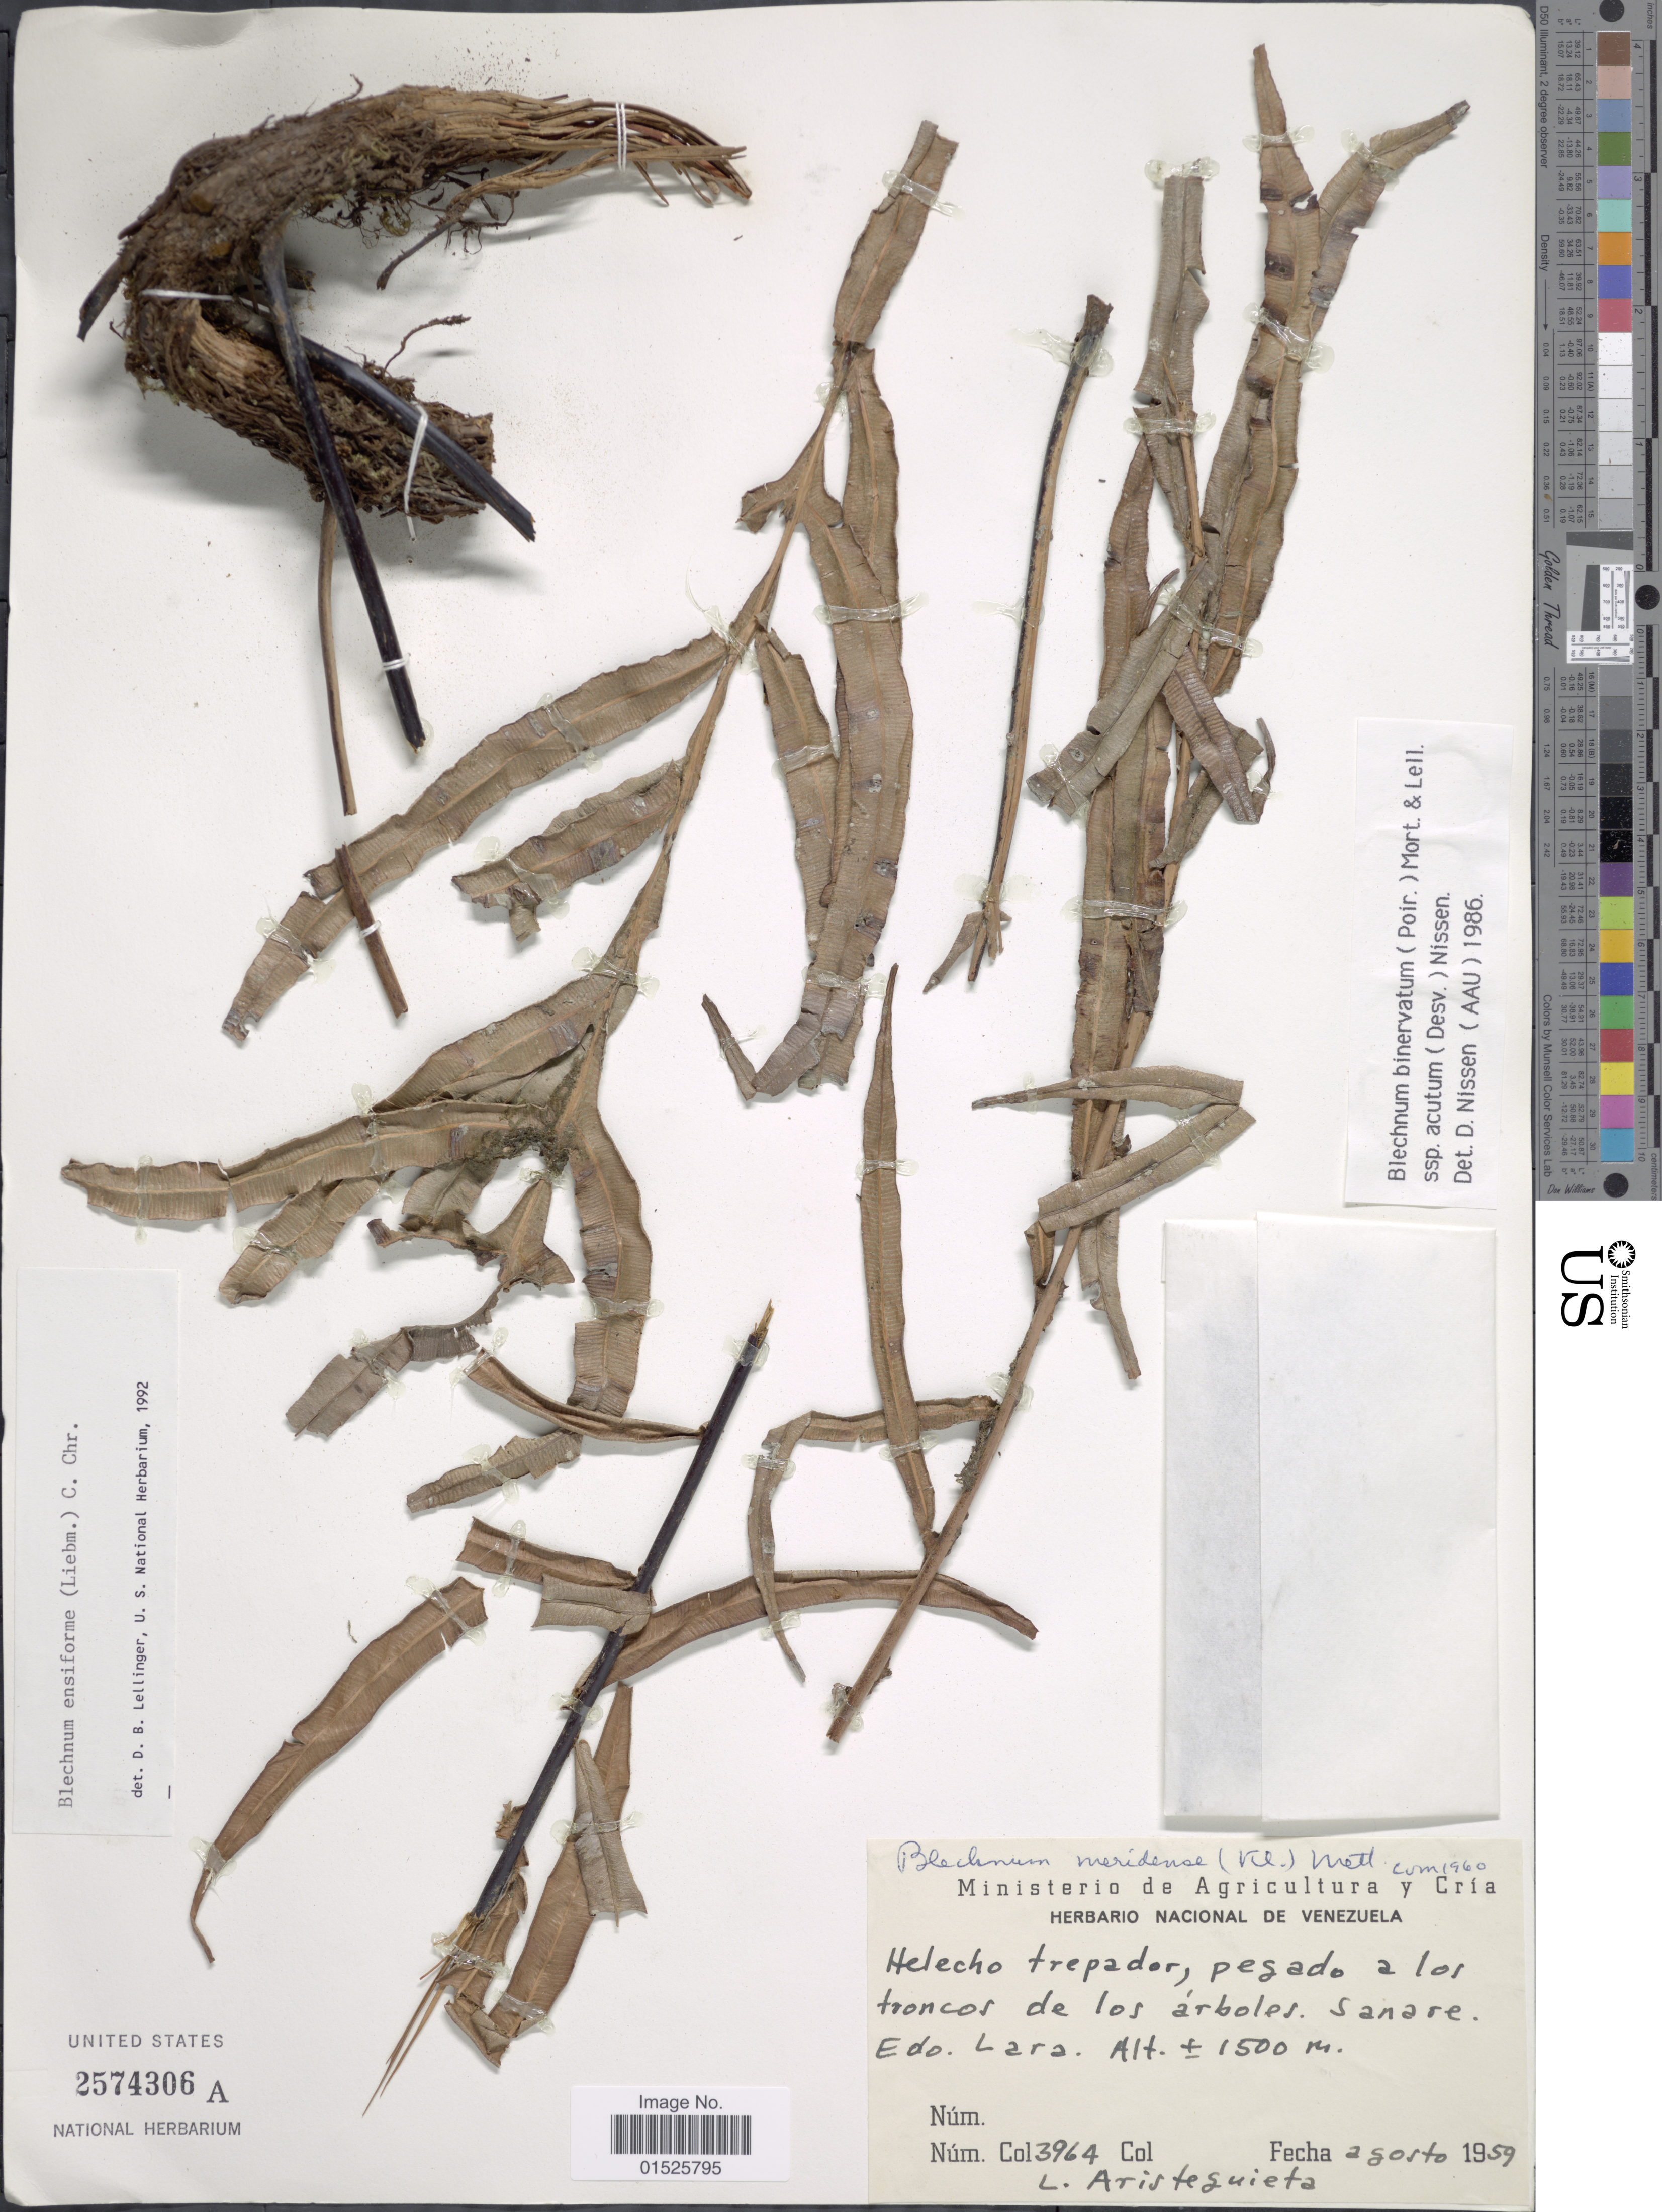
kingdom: Plantae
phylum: Tracheophyta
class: Polypodiopsida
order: Polypodiales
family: Blechnaceae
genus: Blechnum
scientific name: Blechnum ensiforme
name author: (Liebm.) C. Chr.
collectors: L. Aristeguieta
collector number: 3964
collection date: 1959-08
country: Venezuela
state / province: Lara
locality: Helecho trepador, pesado a los troncos de los árboles. Sanare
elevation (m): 1500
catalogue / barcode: US 2574306A